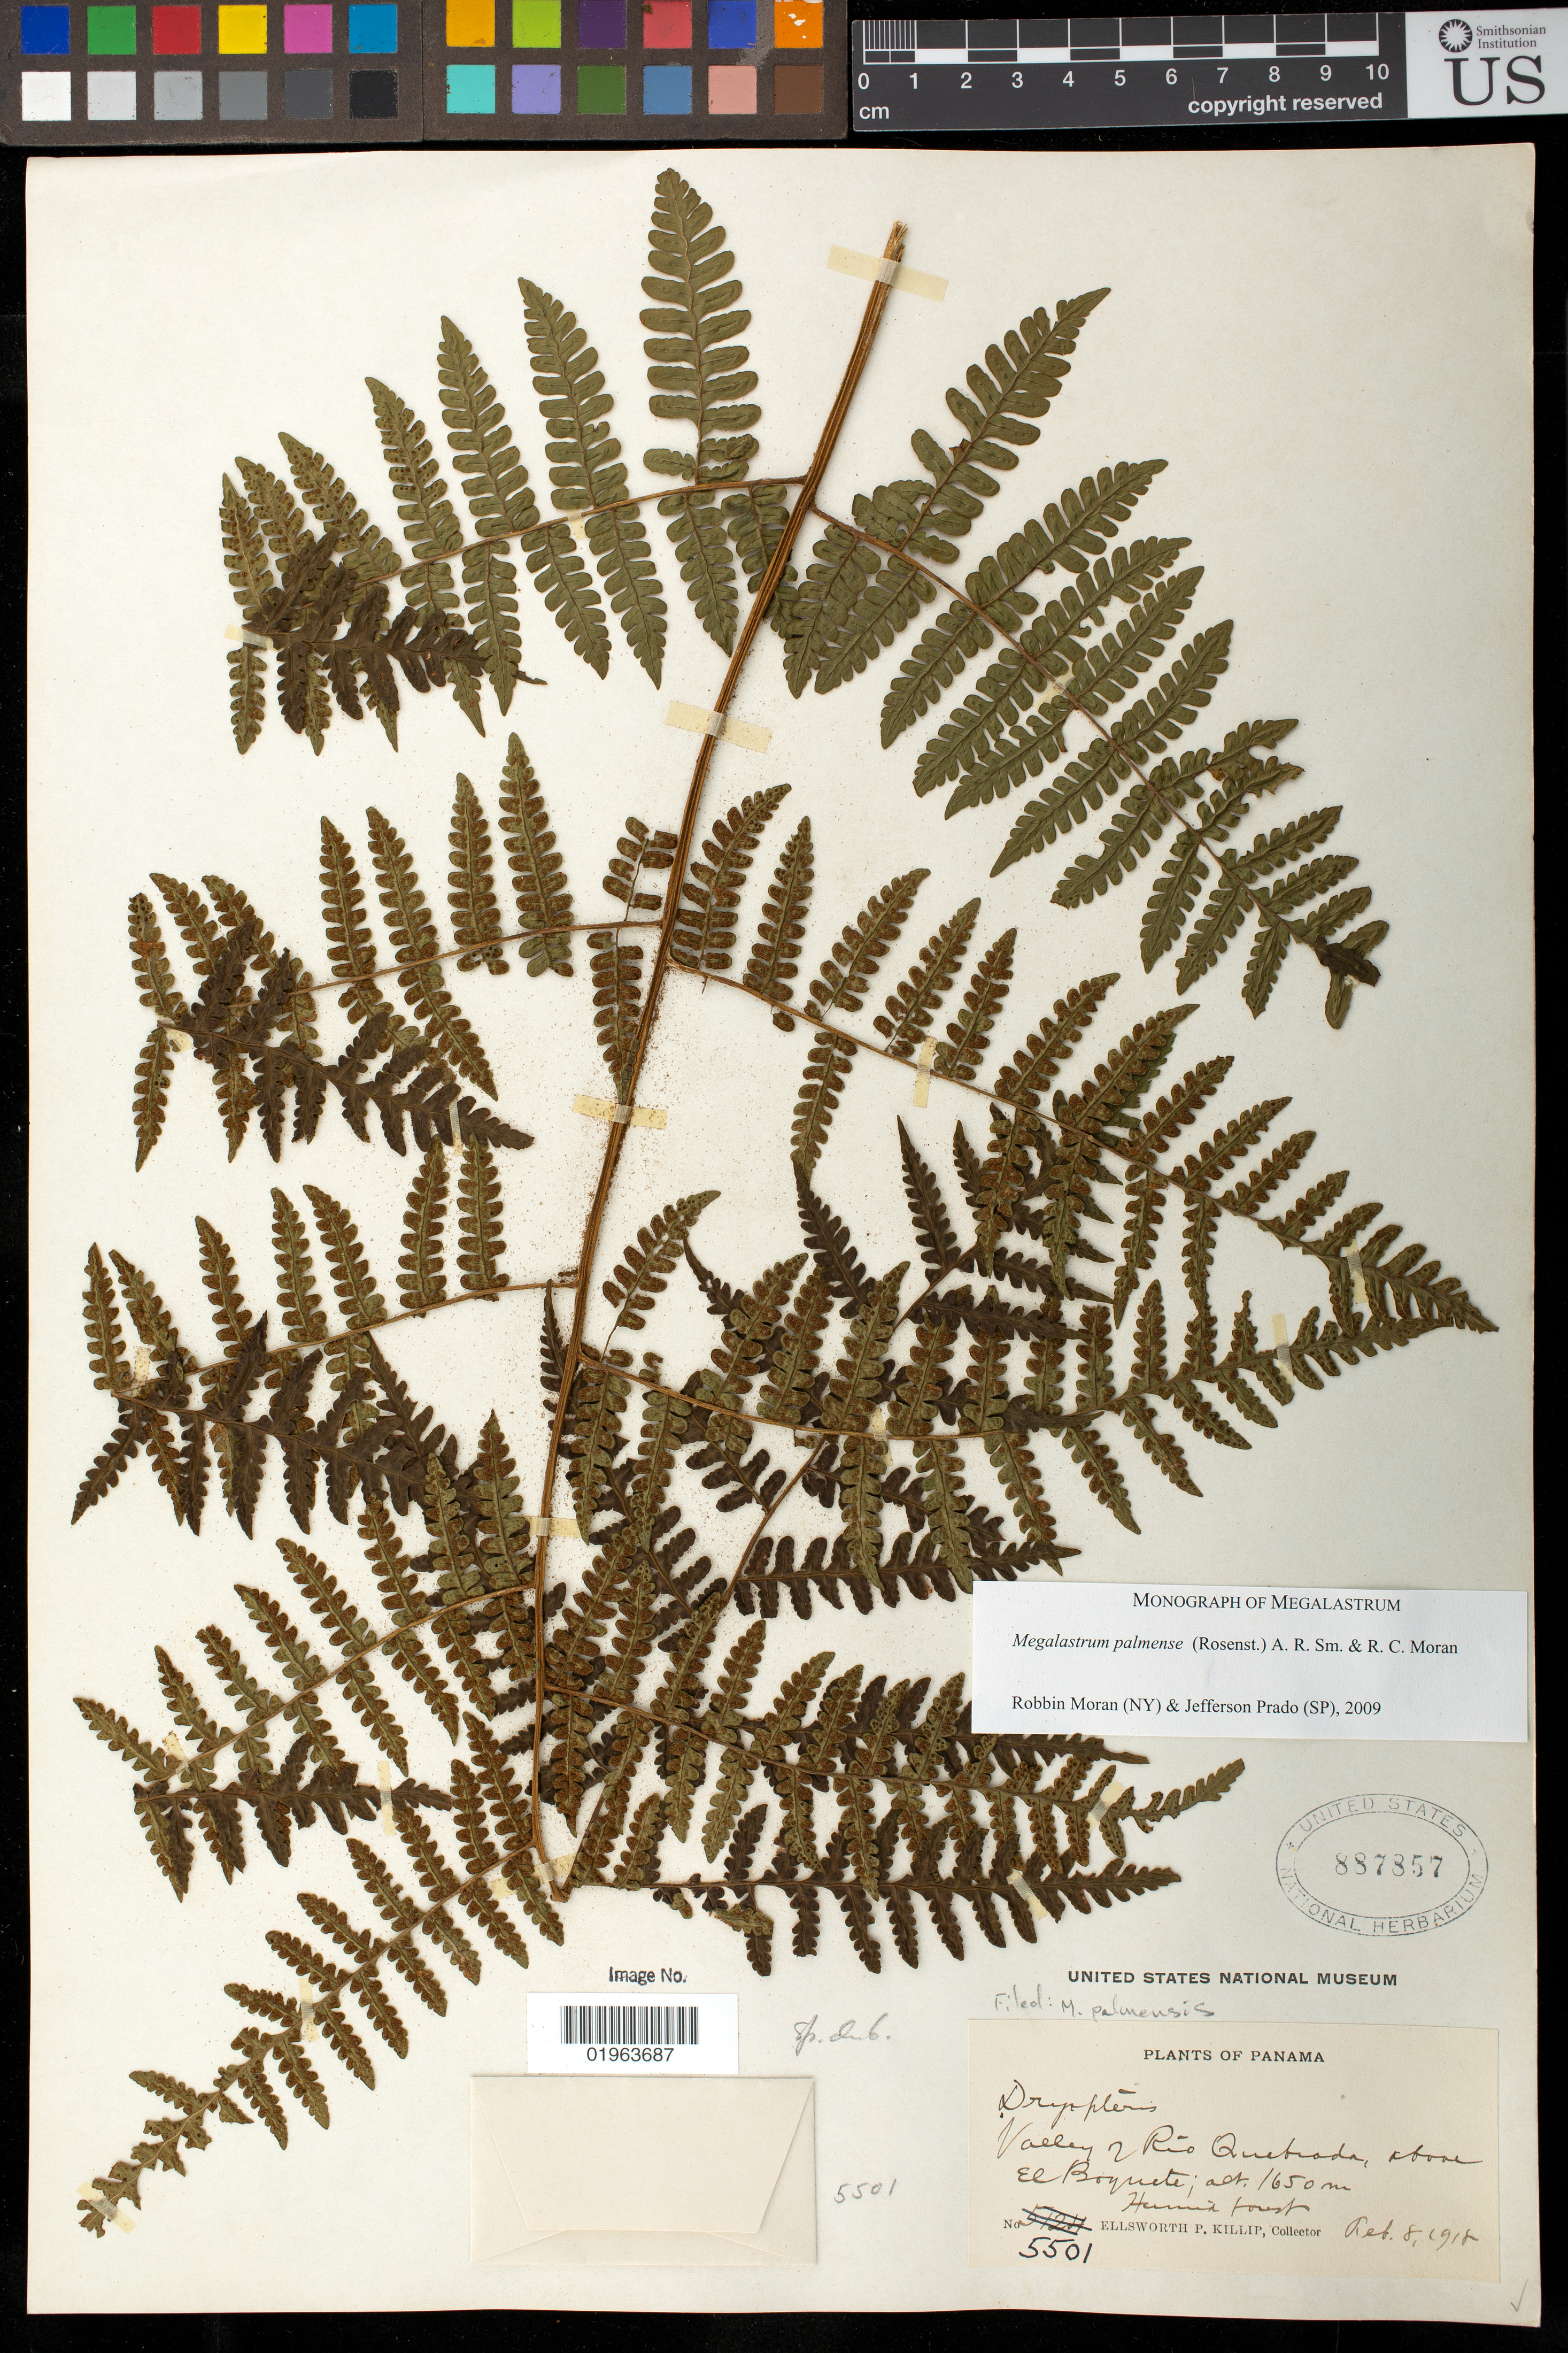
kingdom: Plantae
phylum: Tracheophyta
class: Polypodiopsida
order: Polypodiales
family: Dryopteridaceae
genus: Megalastrum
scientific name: Megalastrum palmense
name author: (Rosenst.) A.R. Sm. & R.C. Moran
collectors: E. P. Killip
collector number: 5501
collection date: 1918-02-08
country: Panama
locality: Valley Rio Quebrada, above El Boquete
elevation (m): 1650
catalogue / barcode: US 887857